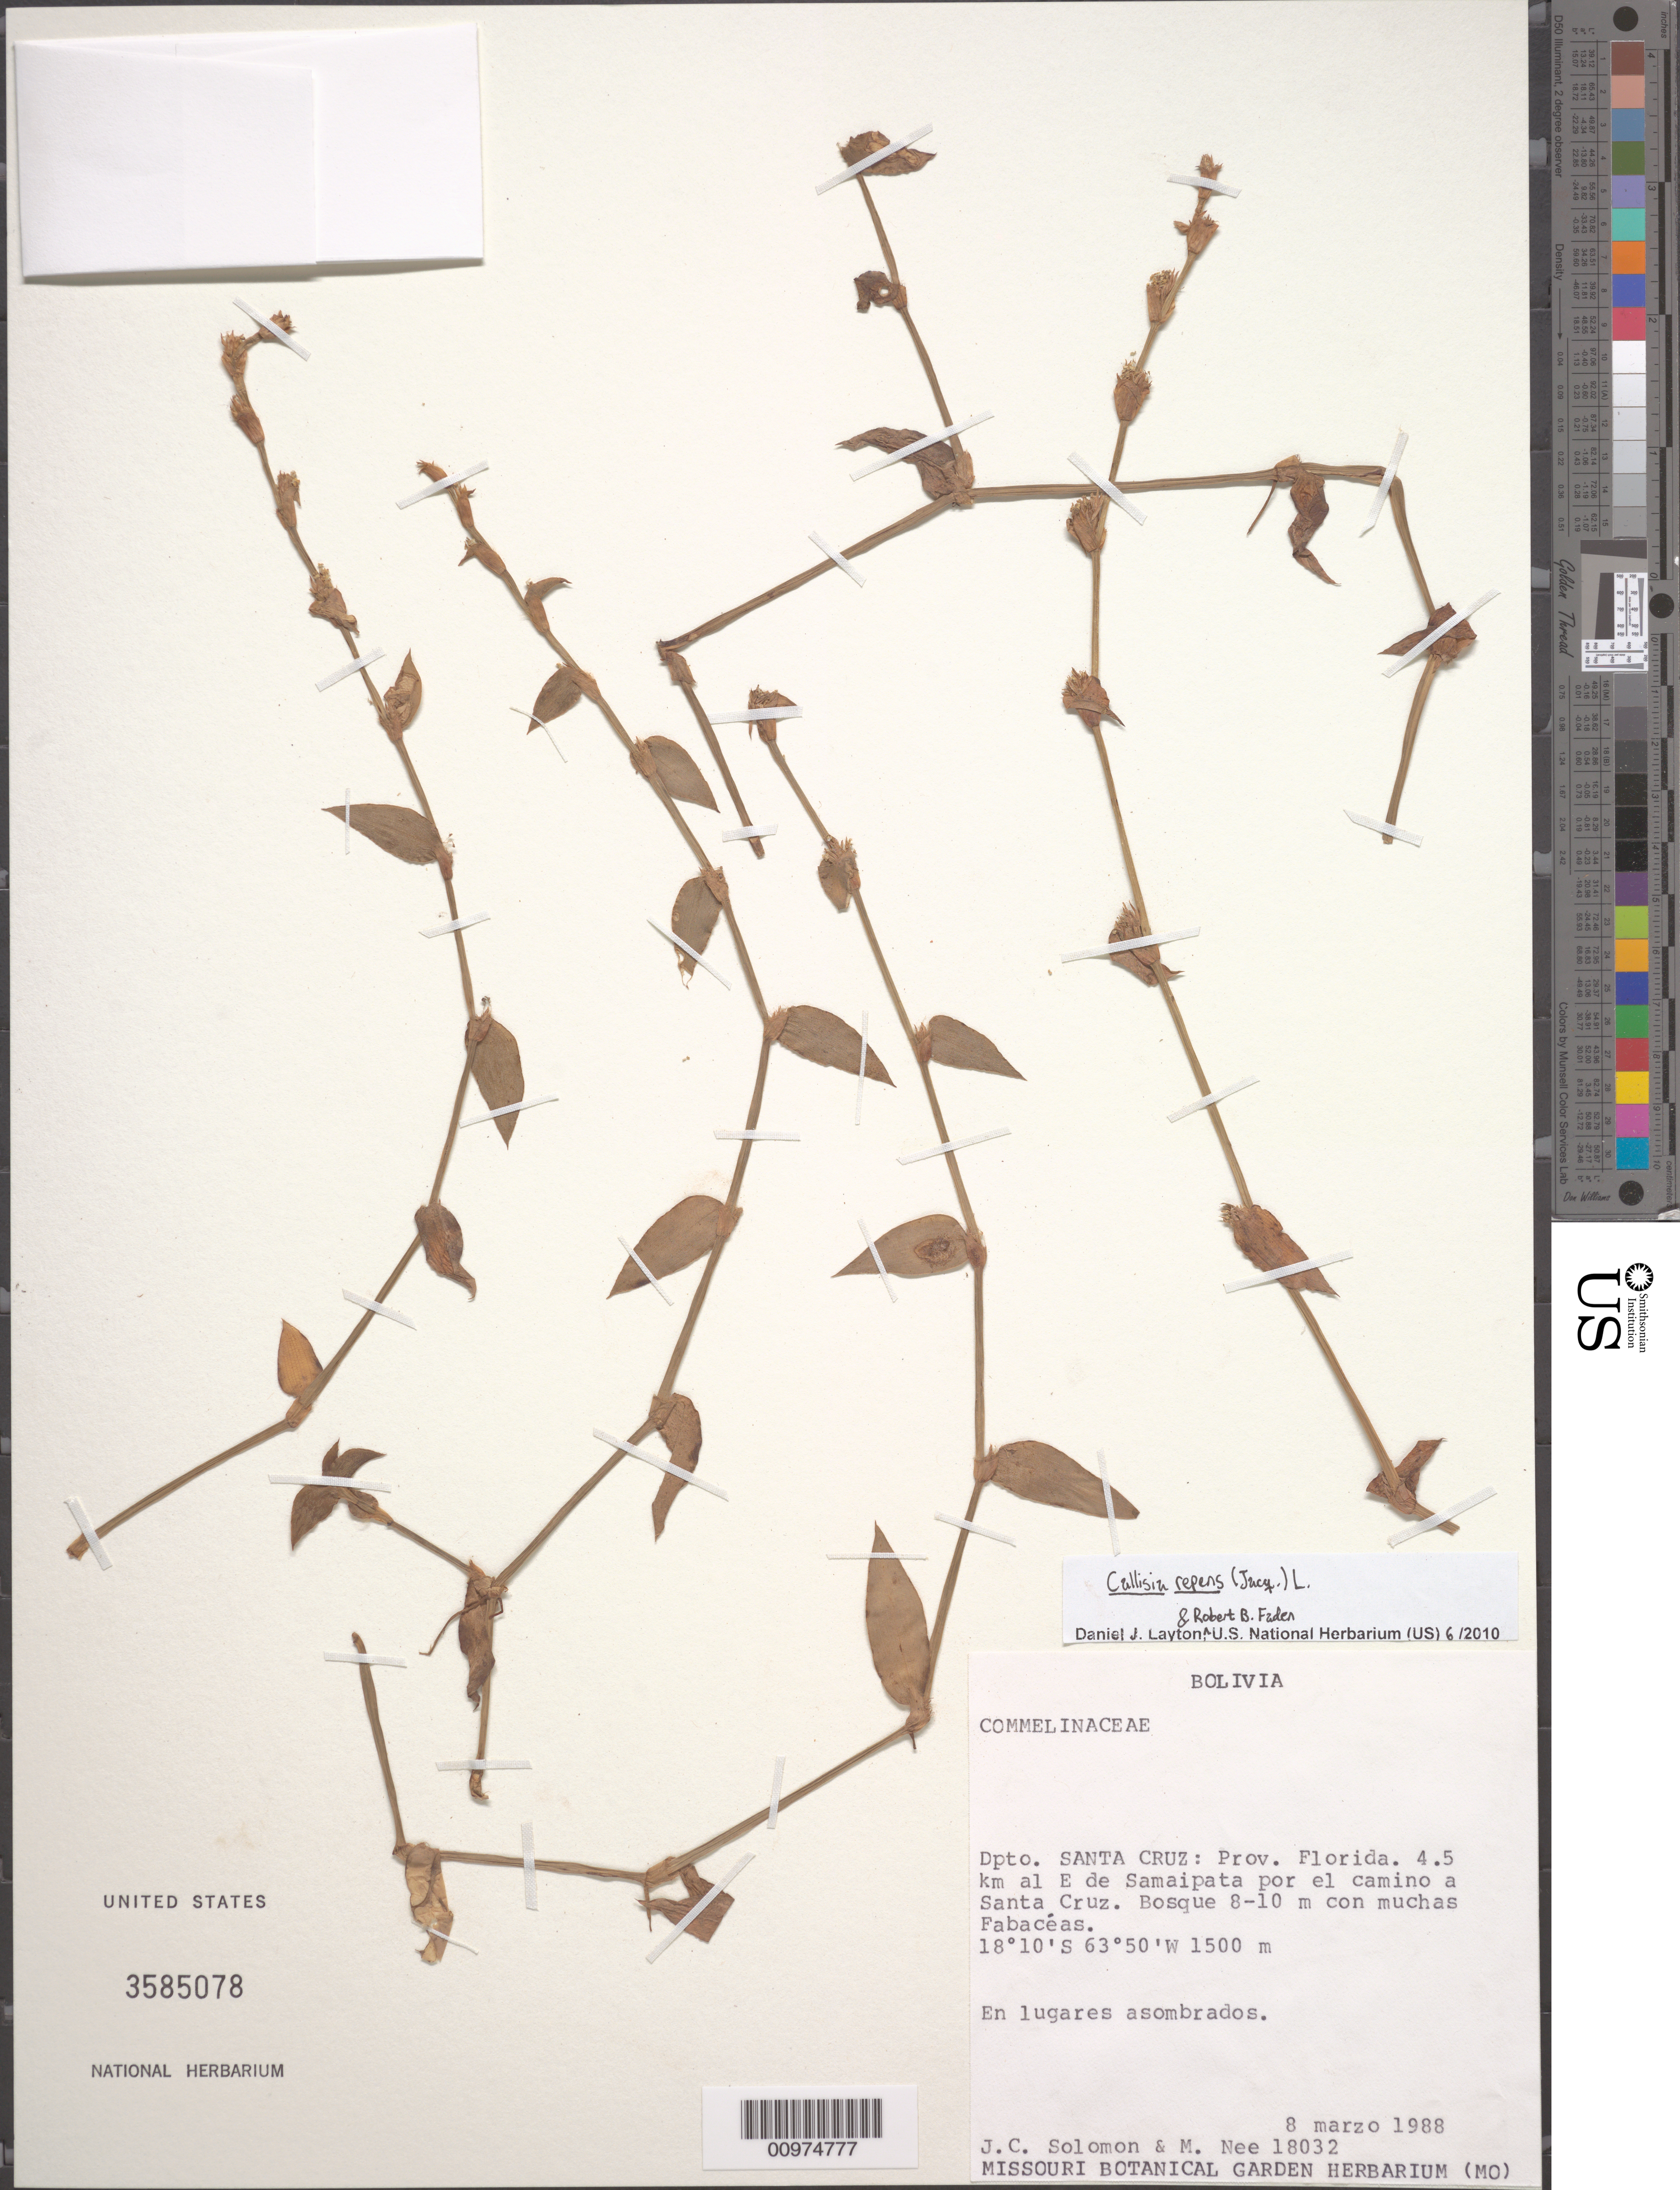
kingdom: Plantae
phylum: Tracheophyta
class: Liliopsida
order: Commelinales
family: Commelinaceae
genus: Callisia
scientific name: Callisia repens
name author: (Jacq.) L.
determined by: Layton, Daniel J.; Faden, R. B.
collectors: J. C. Solomon & M. Nee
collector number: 18032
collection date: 1988-03-08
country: Bolivia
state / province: Santa Cruz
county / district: Florida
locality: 4.5 km al E de Samaipata por el camino a Santa Cruz bosque 8-10 m con muchas Fabacéas.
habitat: En lugares asombrados.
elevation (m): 1500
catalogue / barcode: US 3585078